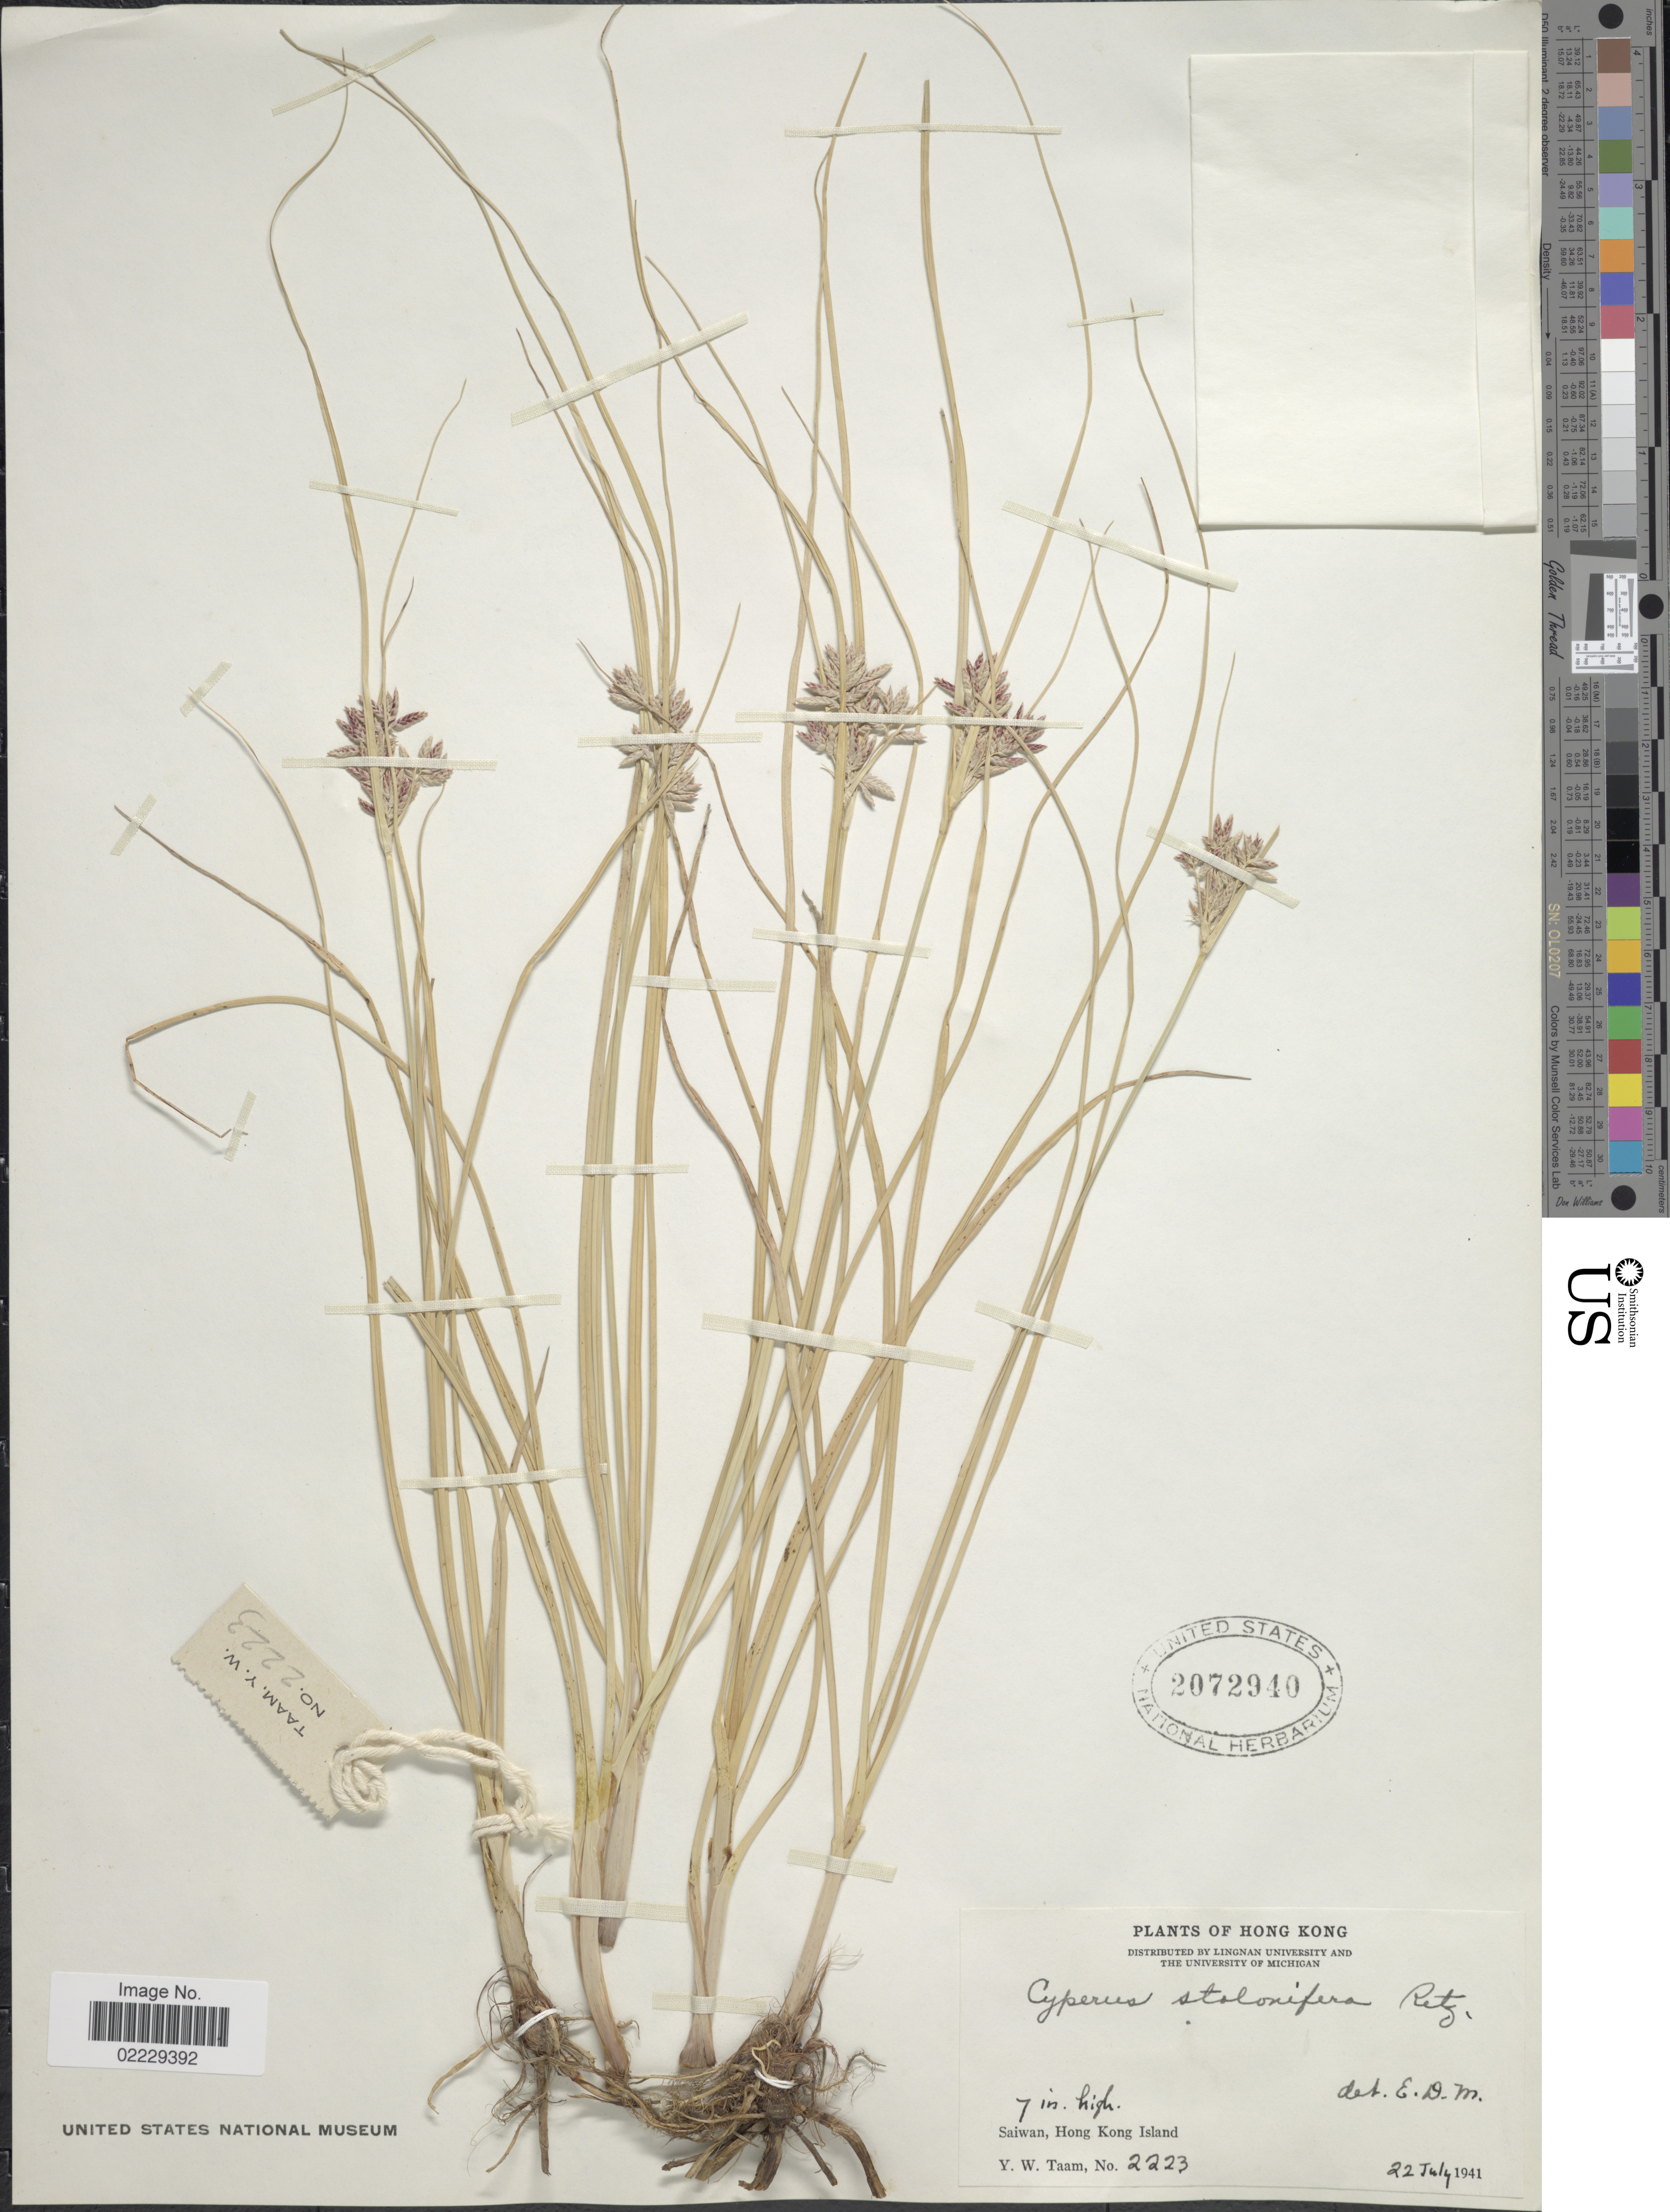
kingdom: Plantae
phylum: Tracheophyta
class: Liliopsida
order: Poales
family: Cyperaceae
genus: Cyperus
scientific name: Cyperus stoloniferus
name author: Retz.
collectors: Y. W. Taam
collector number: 2223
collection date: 1941-07-22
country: China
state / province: Hong Kong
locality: Saiwan, Hong Kong Island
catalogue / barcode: US 2072940